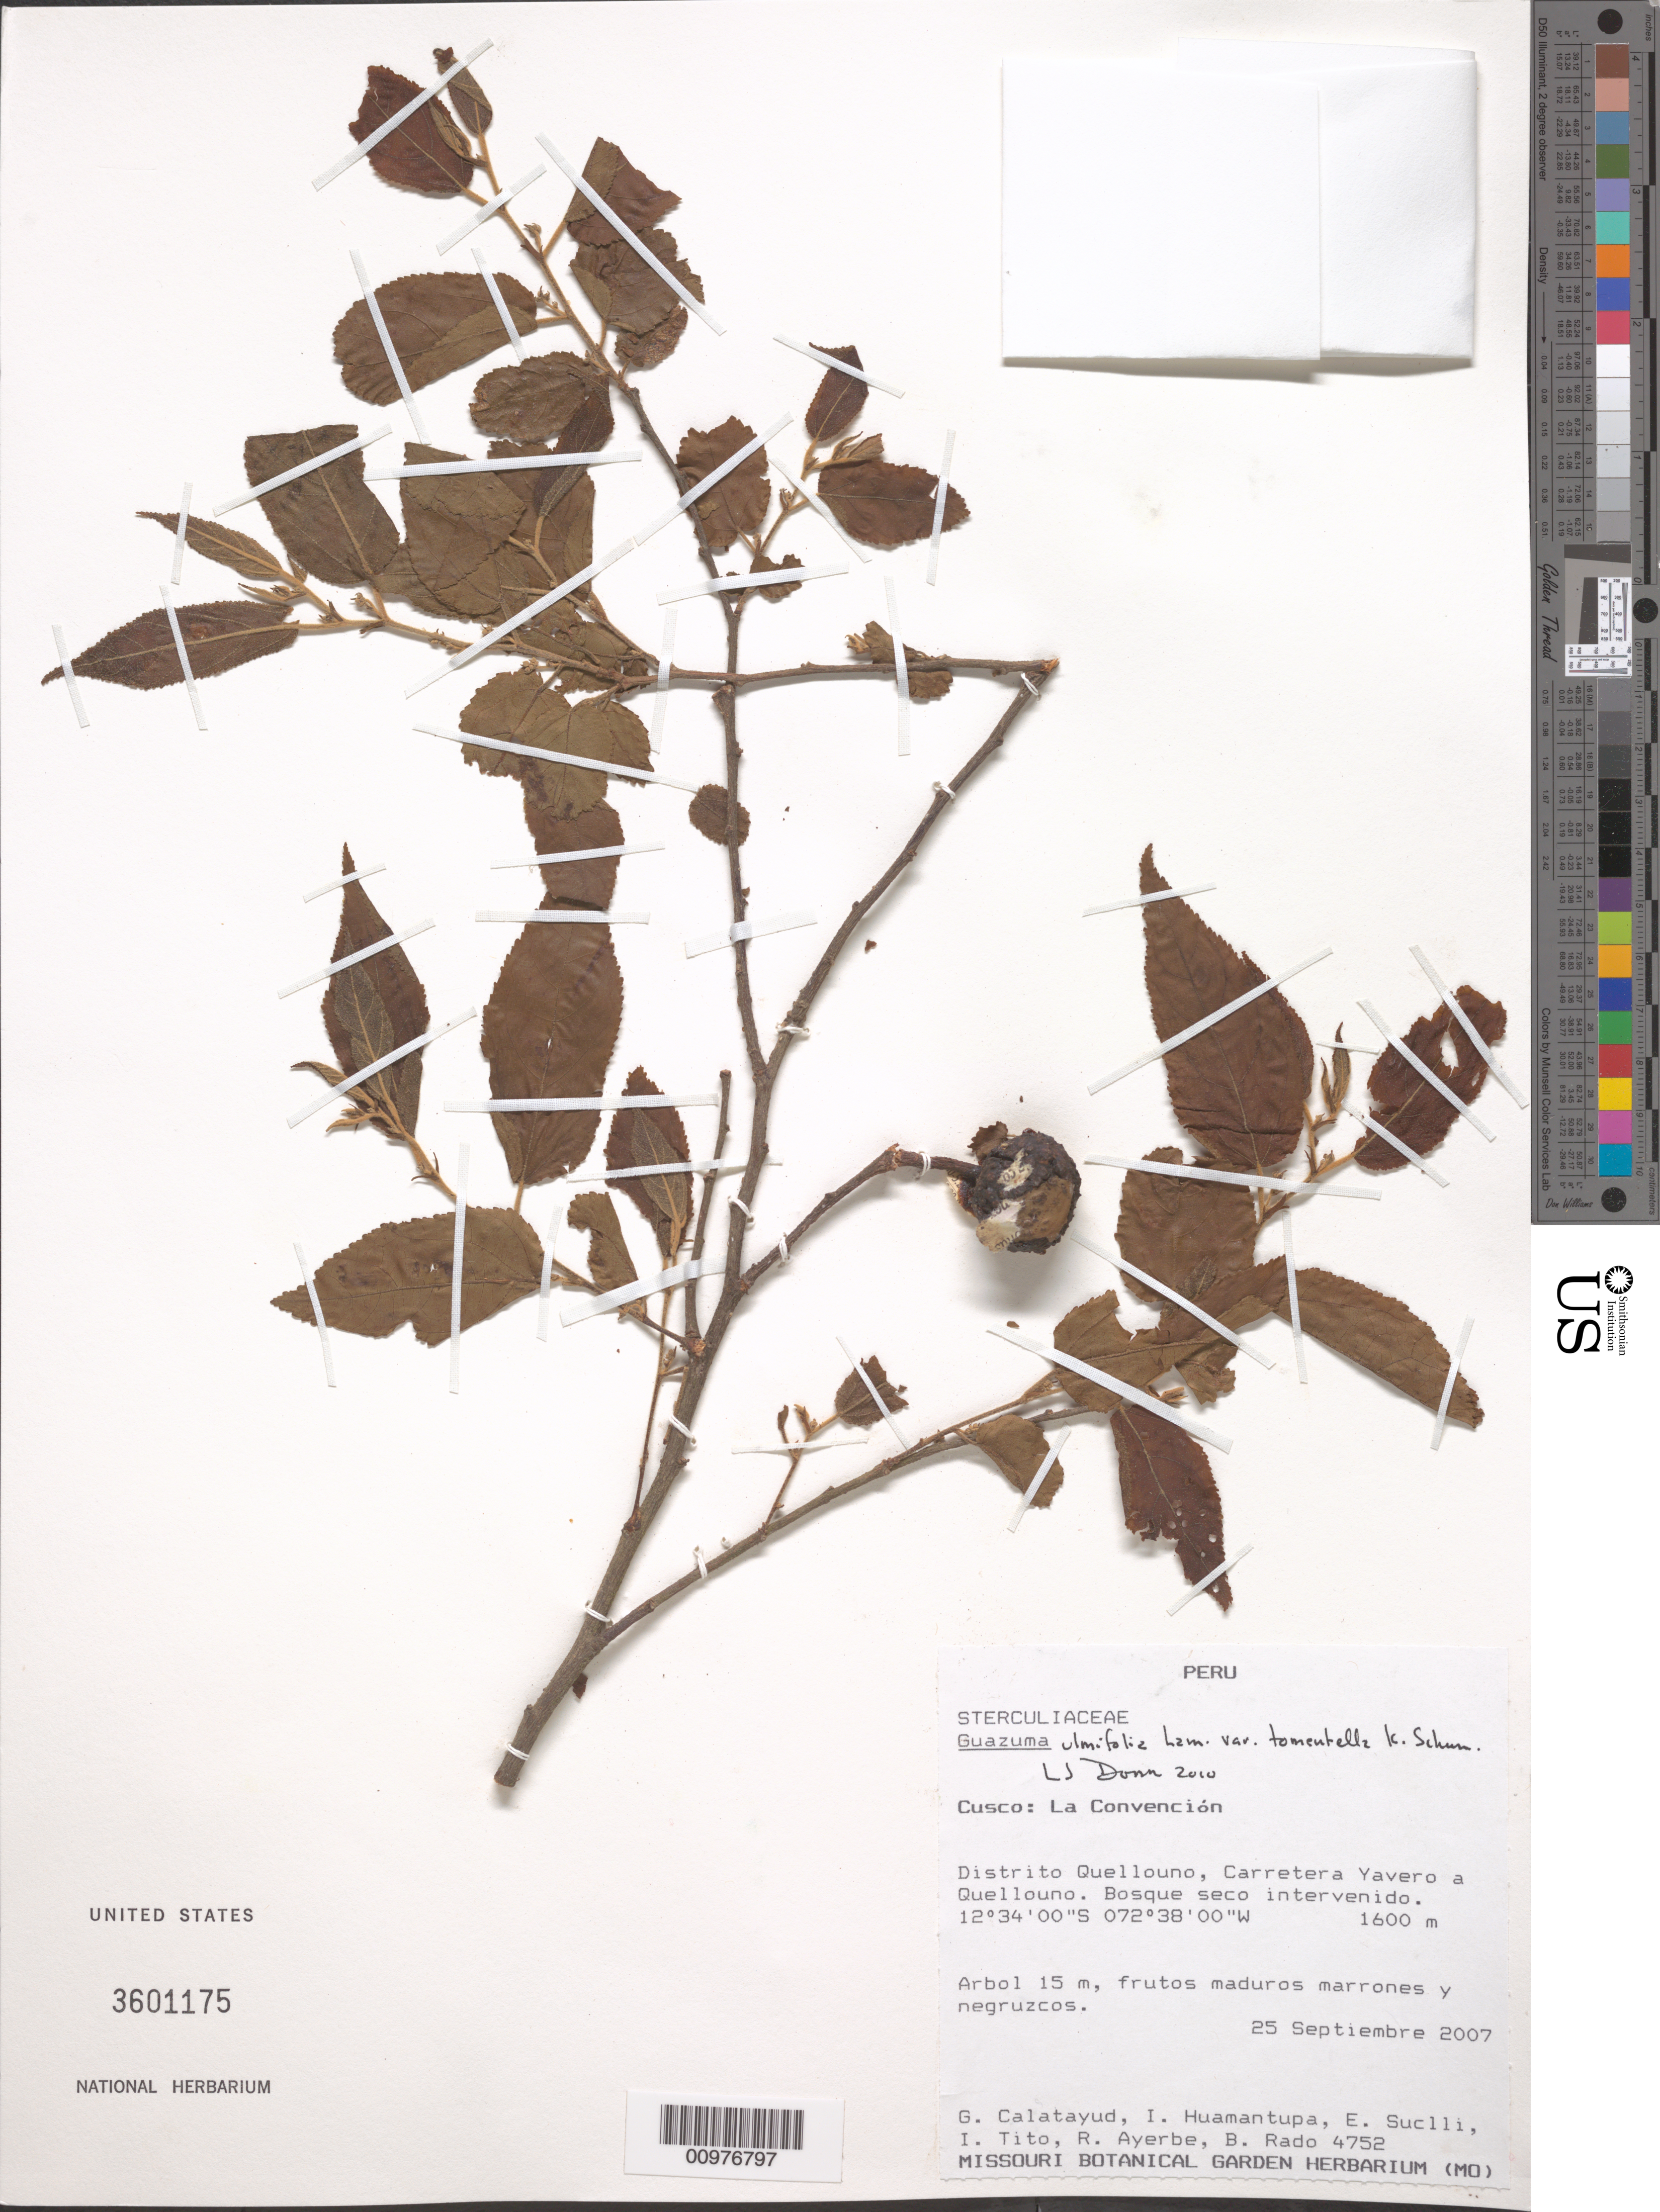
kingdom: Plantae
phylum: Tracheophyta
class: Magnoliopsida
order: Malvales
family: Malvaceae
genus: Guazuma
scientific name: Guazuma ulmifolia var. tomentella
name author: K. Schum.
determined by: Dorr, L. J., (BOT), Smithsonian Institution - National Museum of Natural History (UNITED STATES)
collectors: G. Calatayud, I. Huamantupa, E. Suclli, I. Tito, R. Ayerbe & B. Rado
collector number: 4752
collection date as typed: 25 Septiembre 2007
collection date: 2007-09-25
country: Peru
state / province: Cusco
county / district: La Convención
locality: Distrito Quellouno, Carretera Yavero a Quellouno.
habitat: bosque seco intervenido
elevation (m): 1600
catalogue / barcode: US 3601175